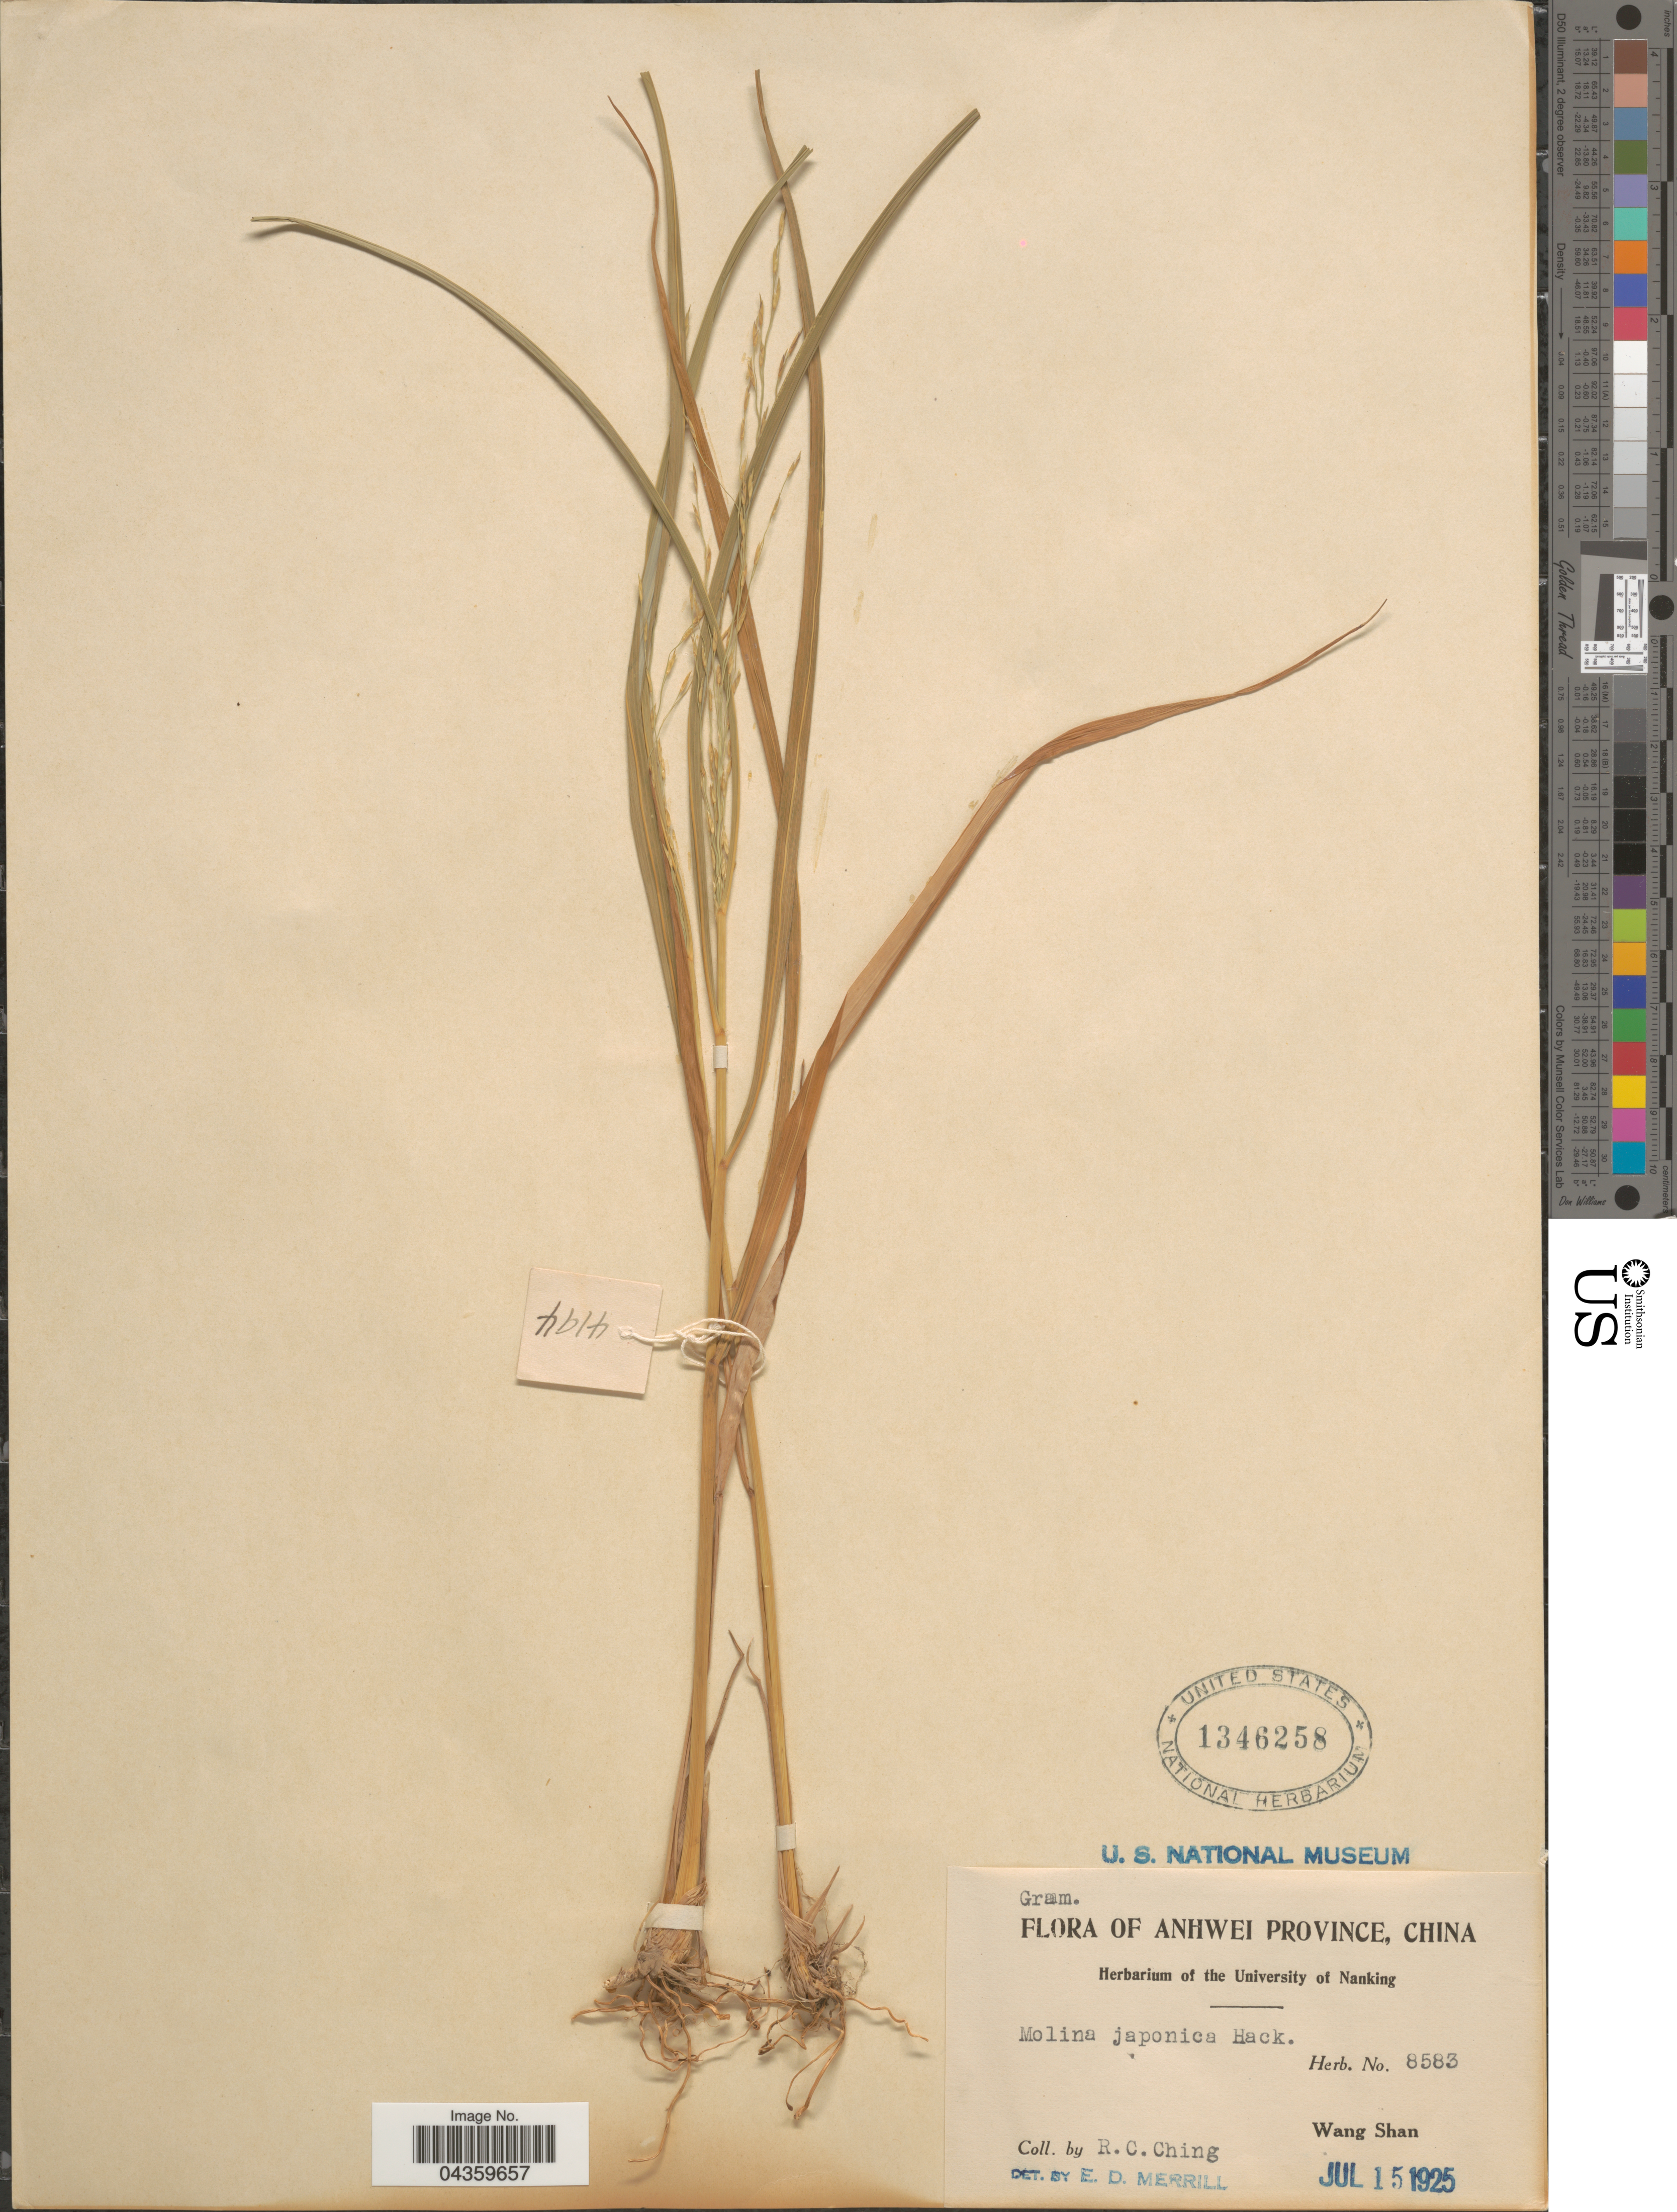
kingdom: Plantae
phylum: Tracheophyta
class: Liliopsida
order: Poales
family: Poaceae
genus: Molinia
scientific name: Molinia japonica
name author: Hack.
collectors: R. C. Ching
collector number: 8583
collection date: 1925-07-15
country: China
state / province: Anhui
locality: Anhwei Province. Wang Shan.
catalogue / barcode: US 1346258